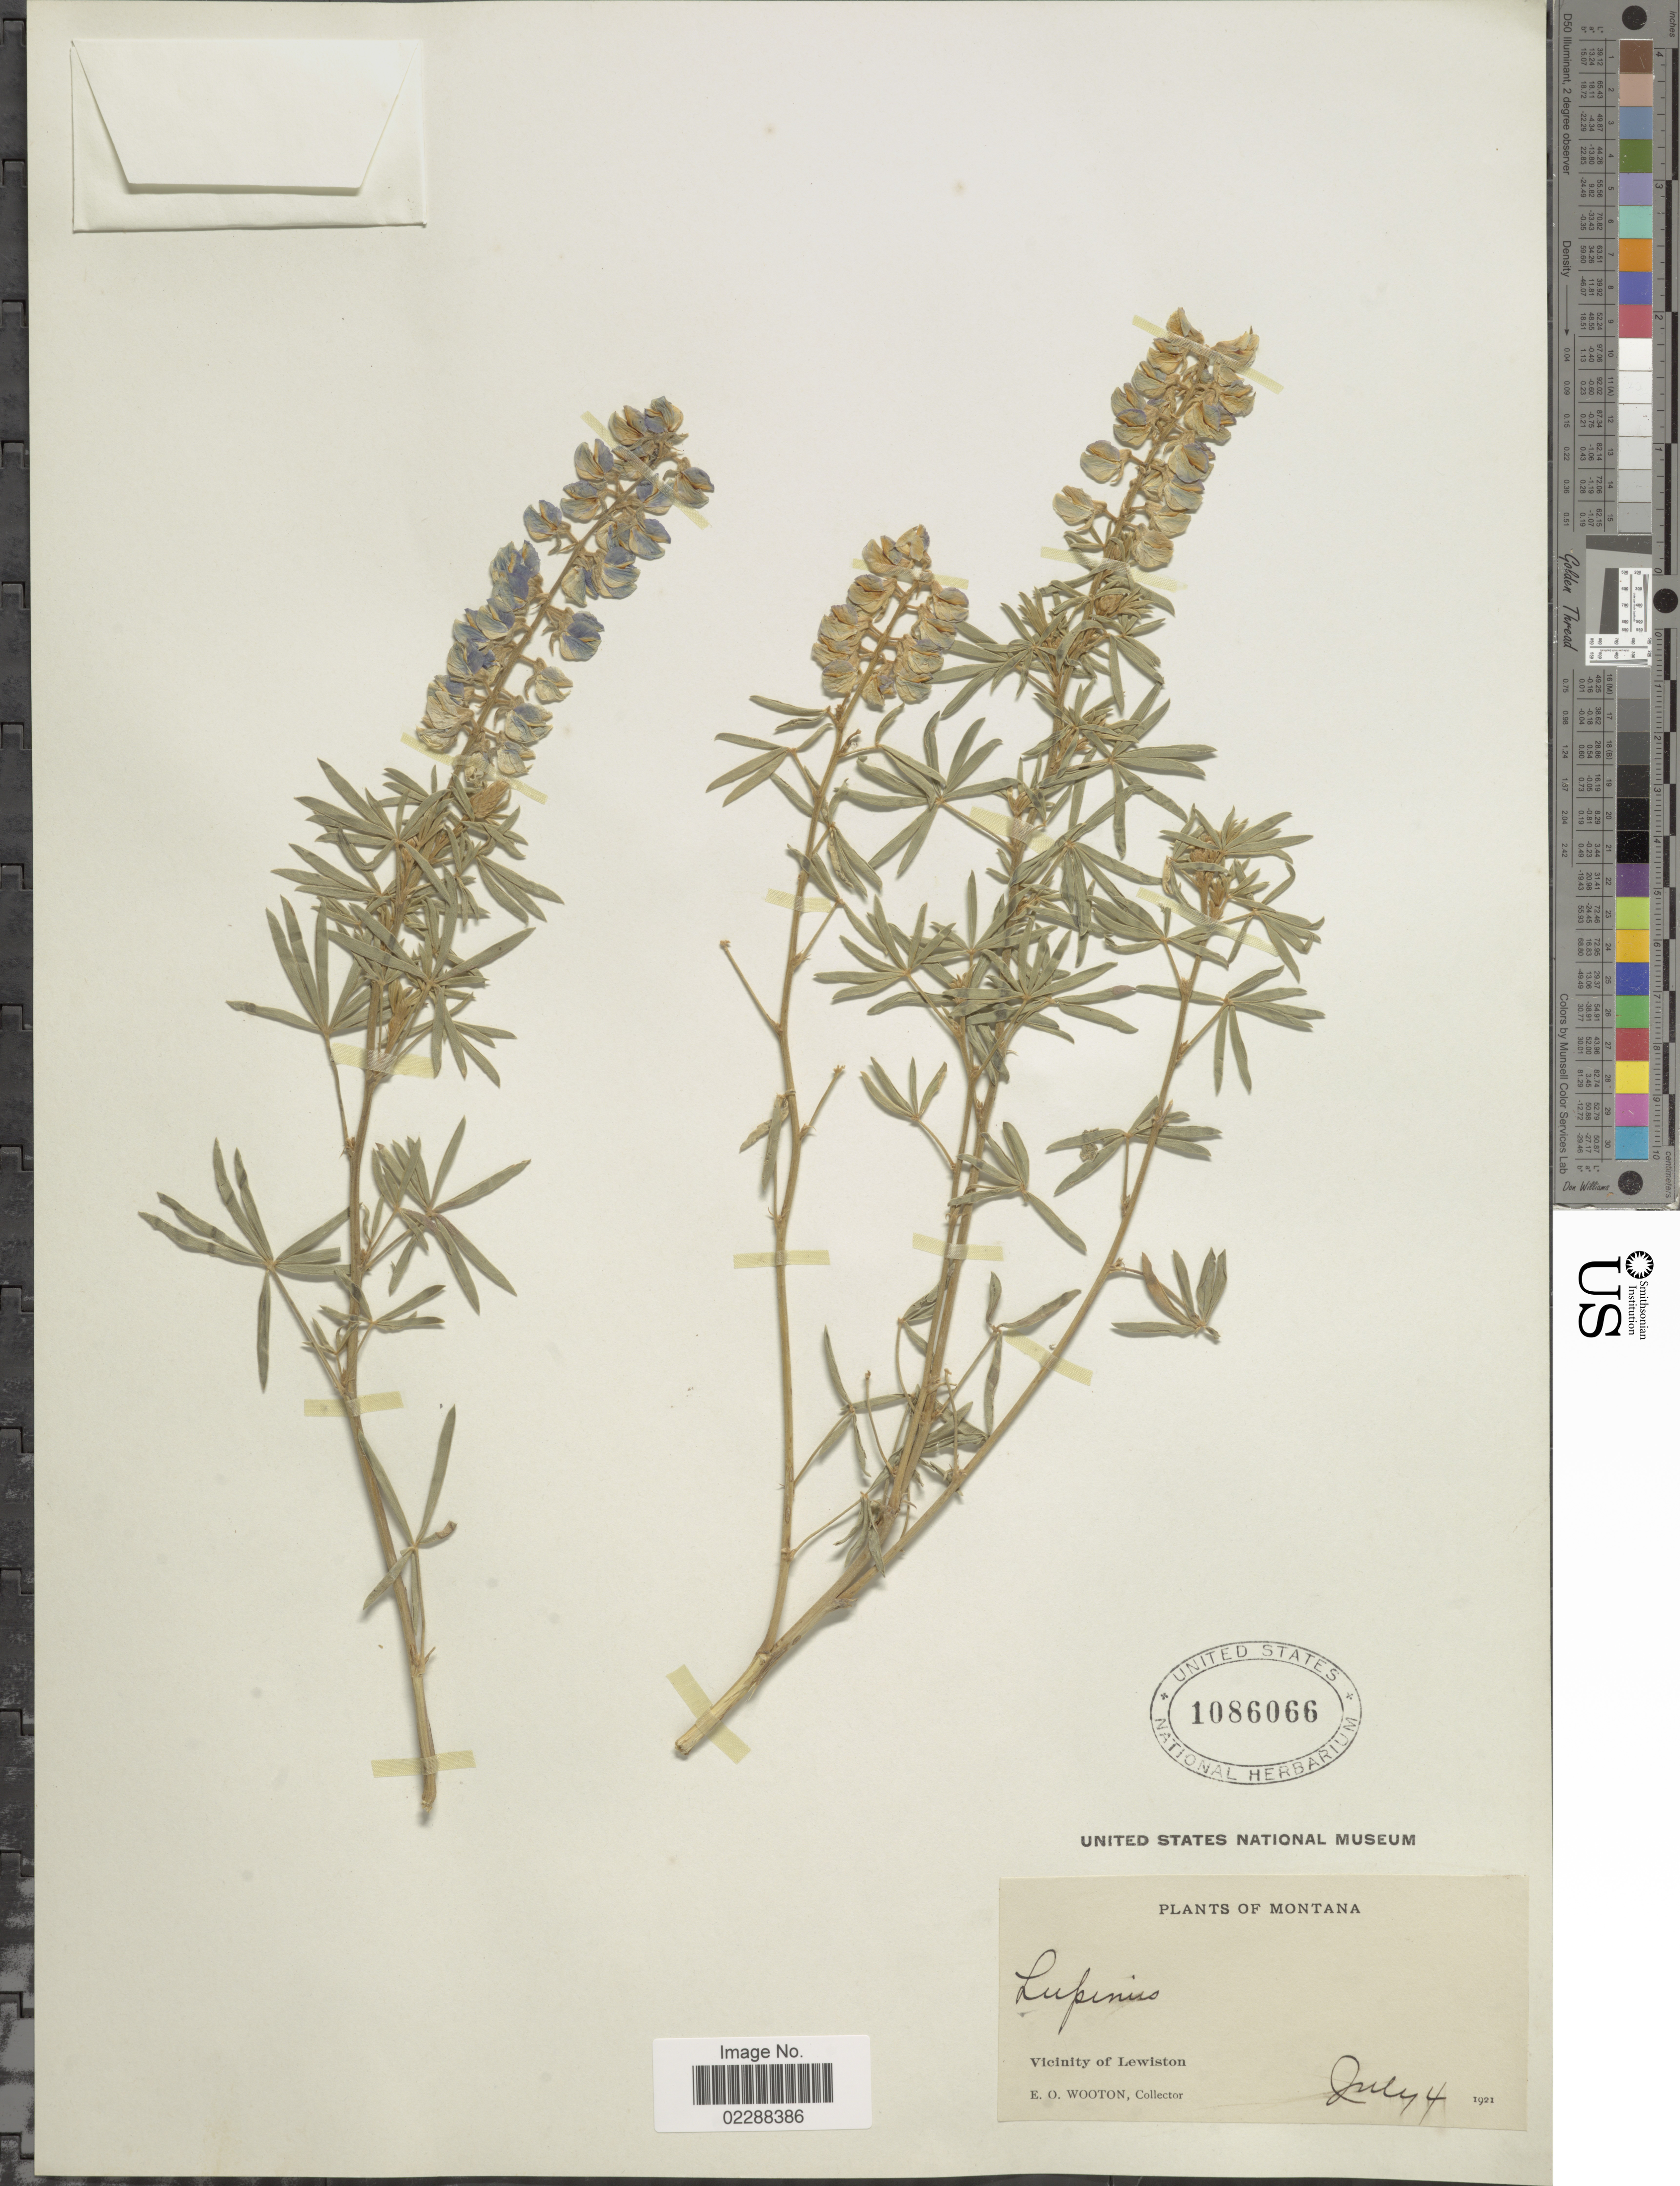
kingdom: Plantae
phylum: Tracheophyta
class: Magnoliopsida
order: Fabales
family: Fabaceae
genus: Lupinus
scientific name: Lupinus sp.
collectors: E. O. Wooton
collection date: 1921-07-04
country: United States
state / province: Montana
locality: Vicinity of Lewiston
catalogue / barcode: US 1086066